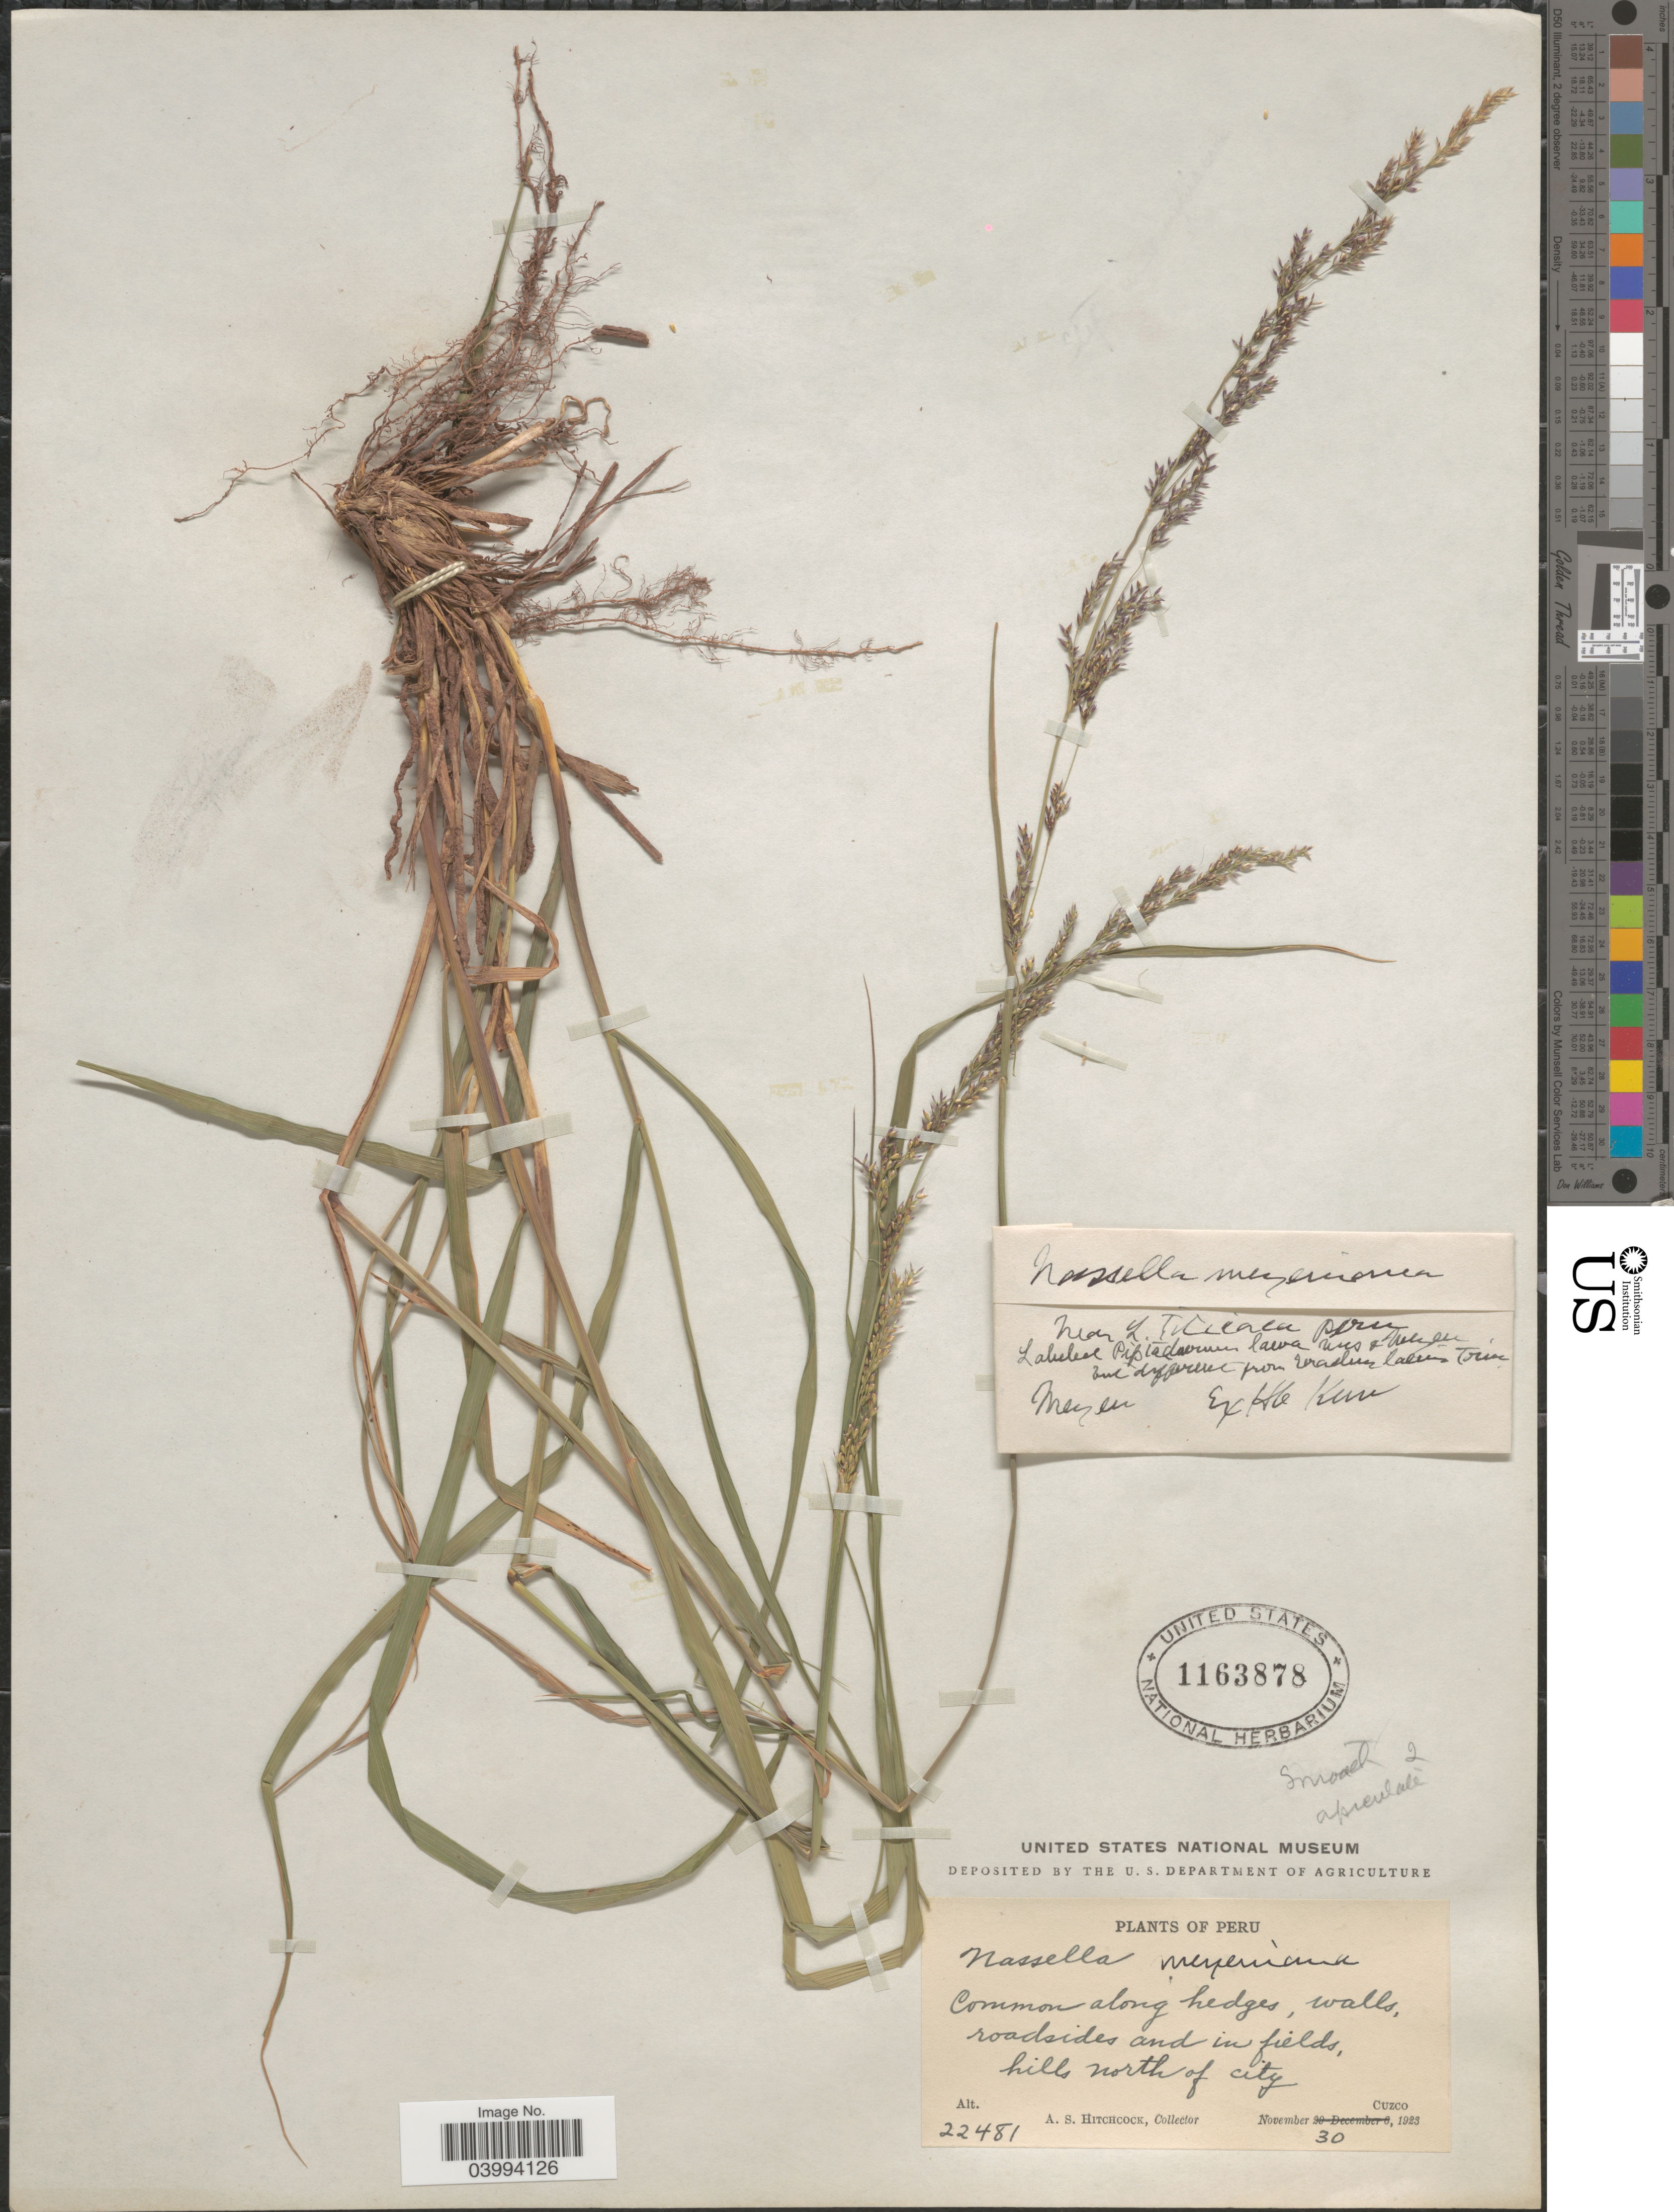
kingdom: Plantae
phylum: Tracheophyta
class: Liliopsida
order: Poales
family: Poaceae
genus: Nassella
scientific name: Nassella meyeniana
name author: (Trin. & Rupr.) Parodi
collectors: A. S. Hitchcock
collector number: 22481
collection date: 1923-11-30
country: Peru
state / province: Cusco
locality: Hills north of city Cuzco.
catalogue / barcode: US 1163878